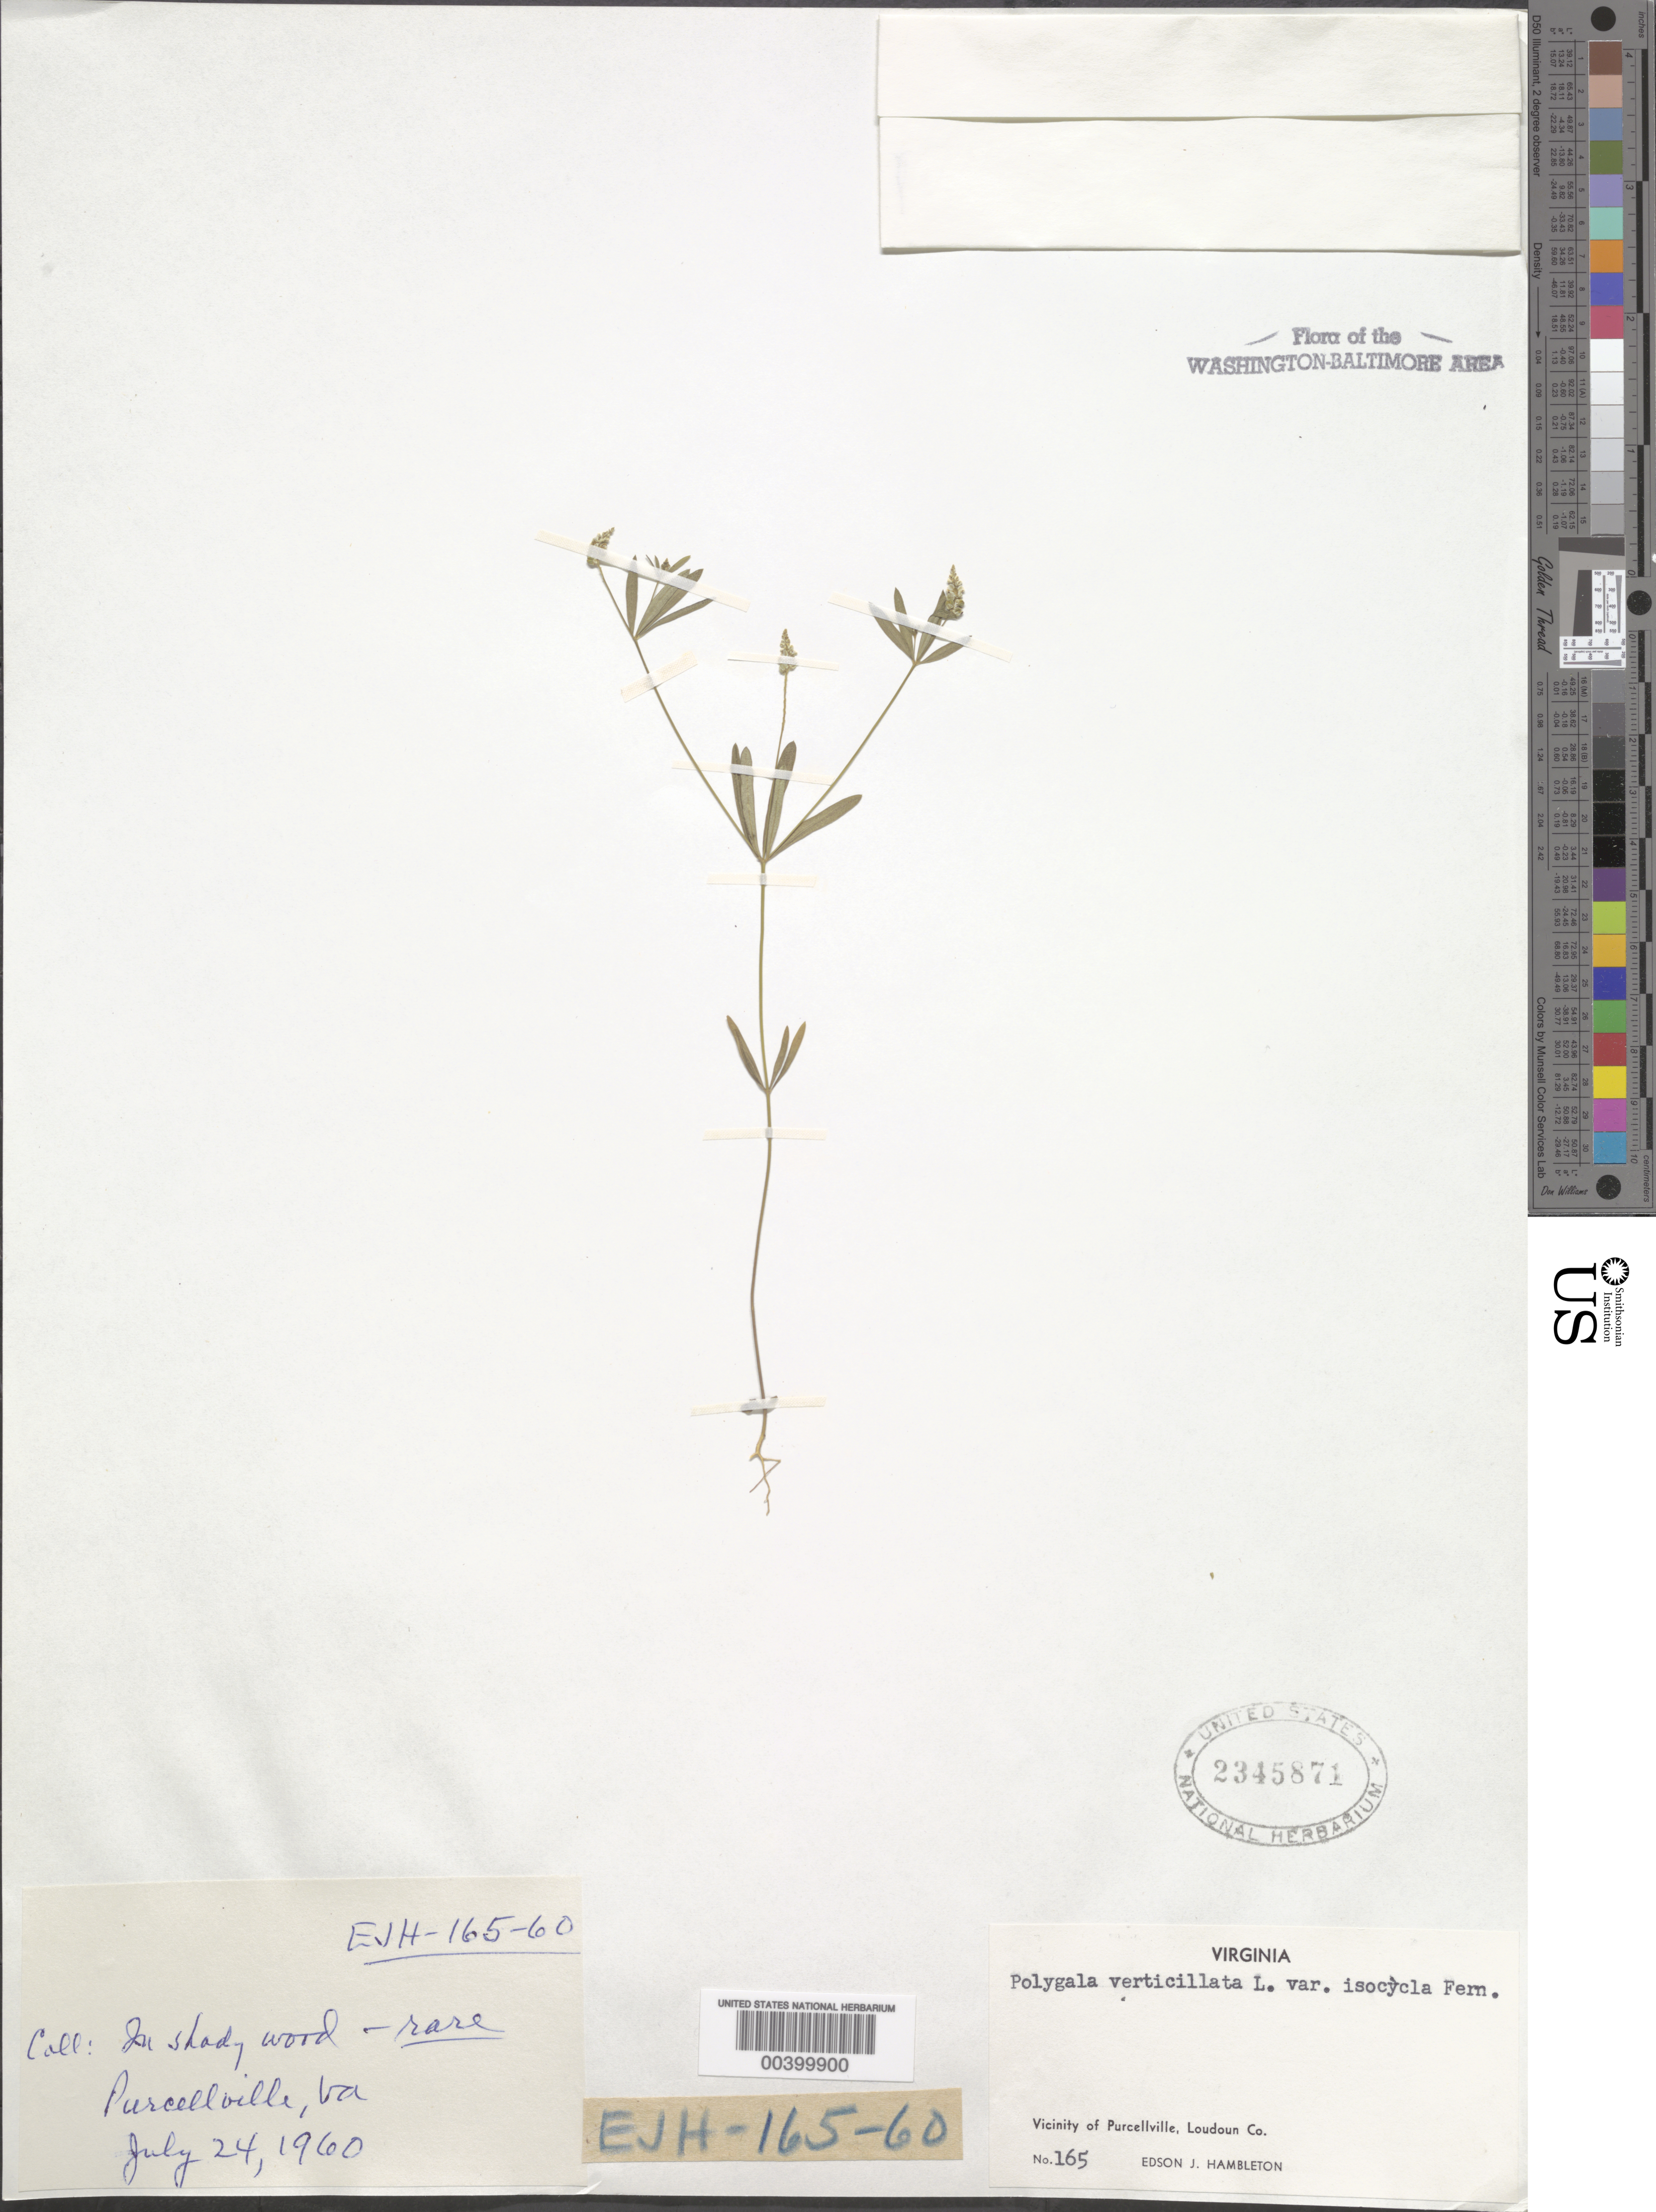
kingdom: Plantae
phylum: Tracheophyta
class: Magnoliopsida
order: Fabales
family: Polygalaceae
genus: Polygala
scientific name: Polygala verticillata var. isocycla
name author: Fernald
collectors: E. Hambleton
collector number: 165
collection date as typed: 24 Jul 1960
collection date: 1960-07-24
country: United States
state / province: Virginia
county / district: Loudoun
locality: Purcellville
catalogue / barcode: US 2345871